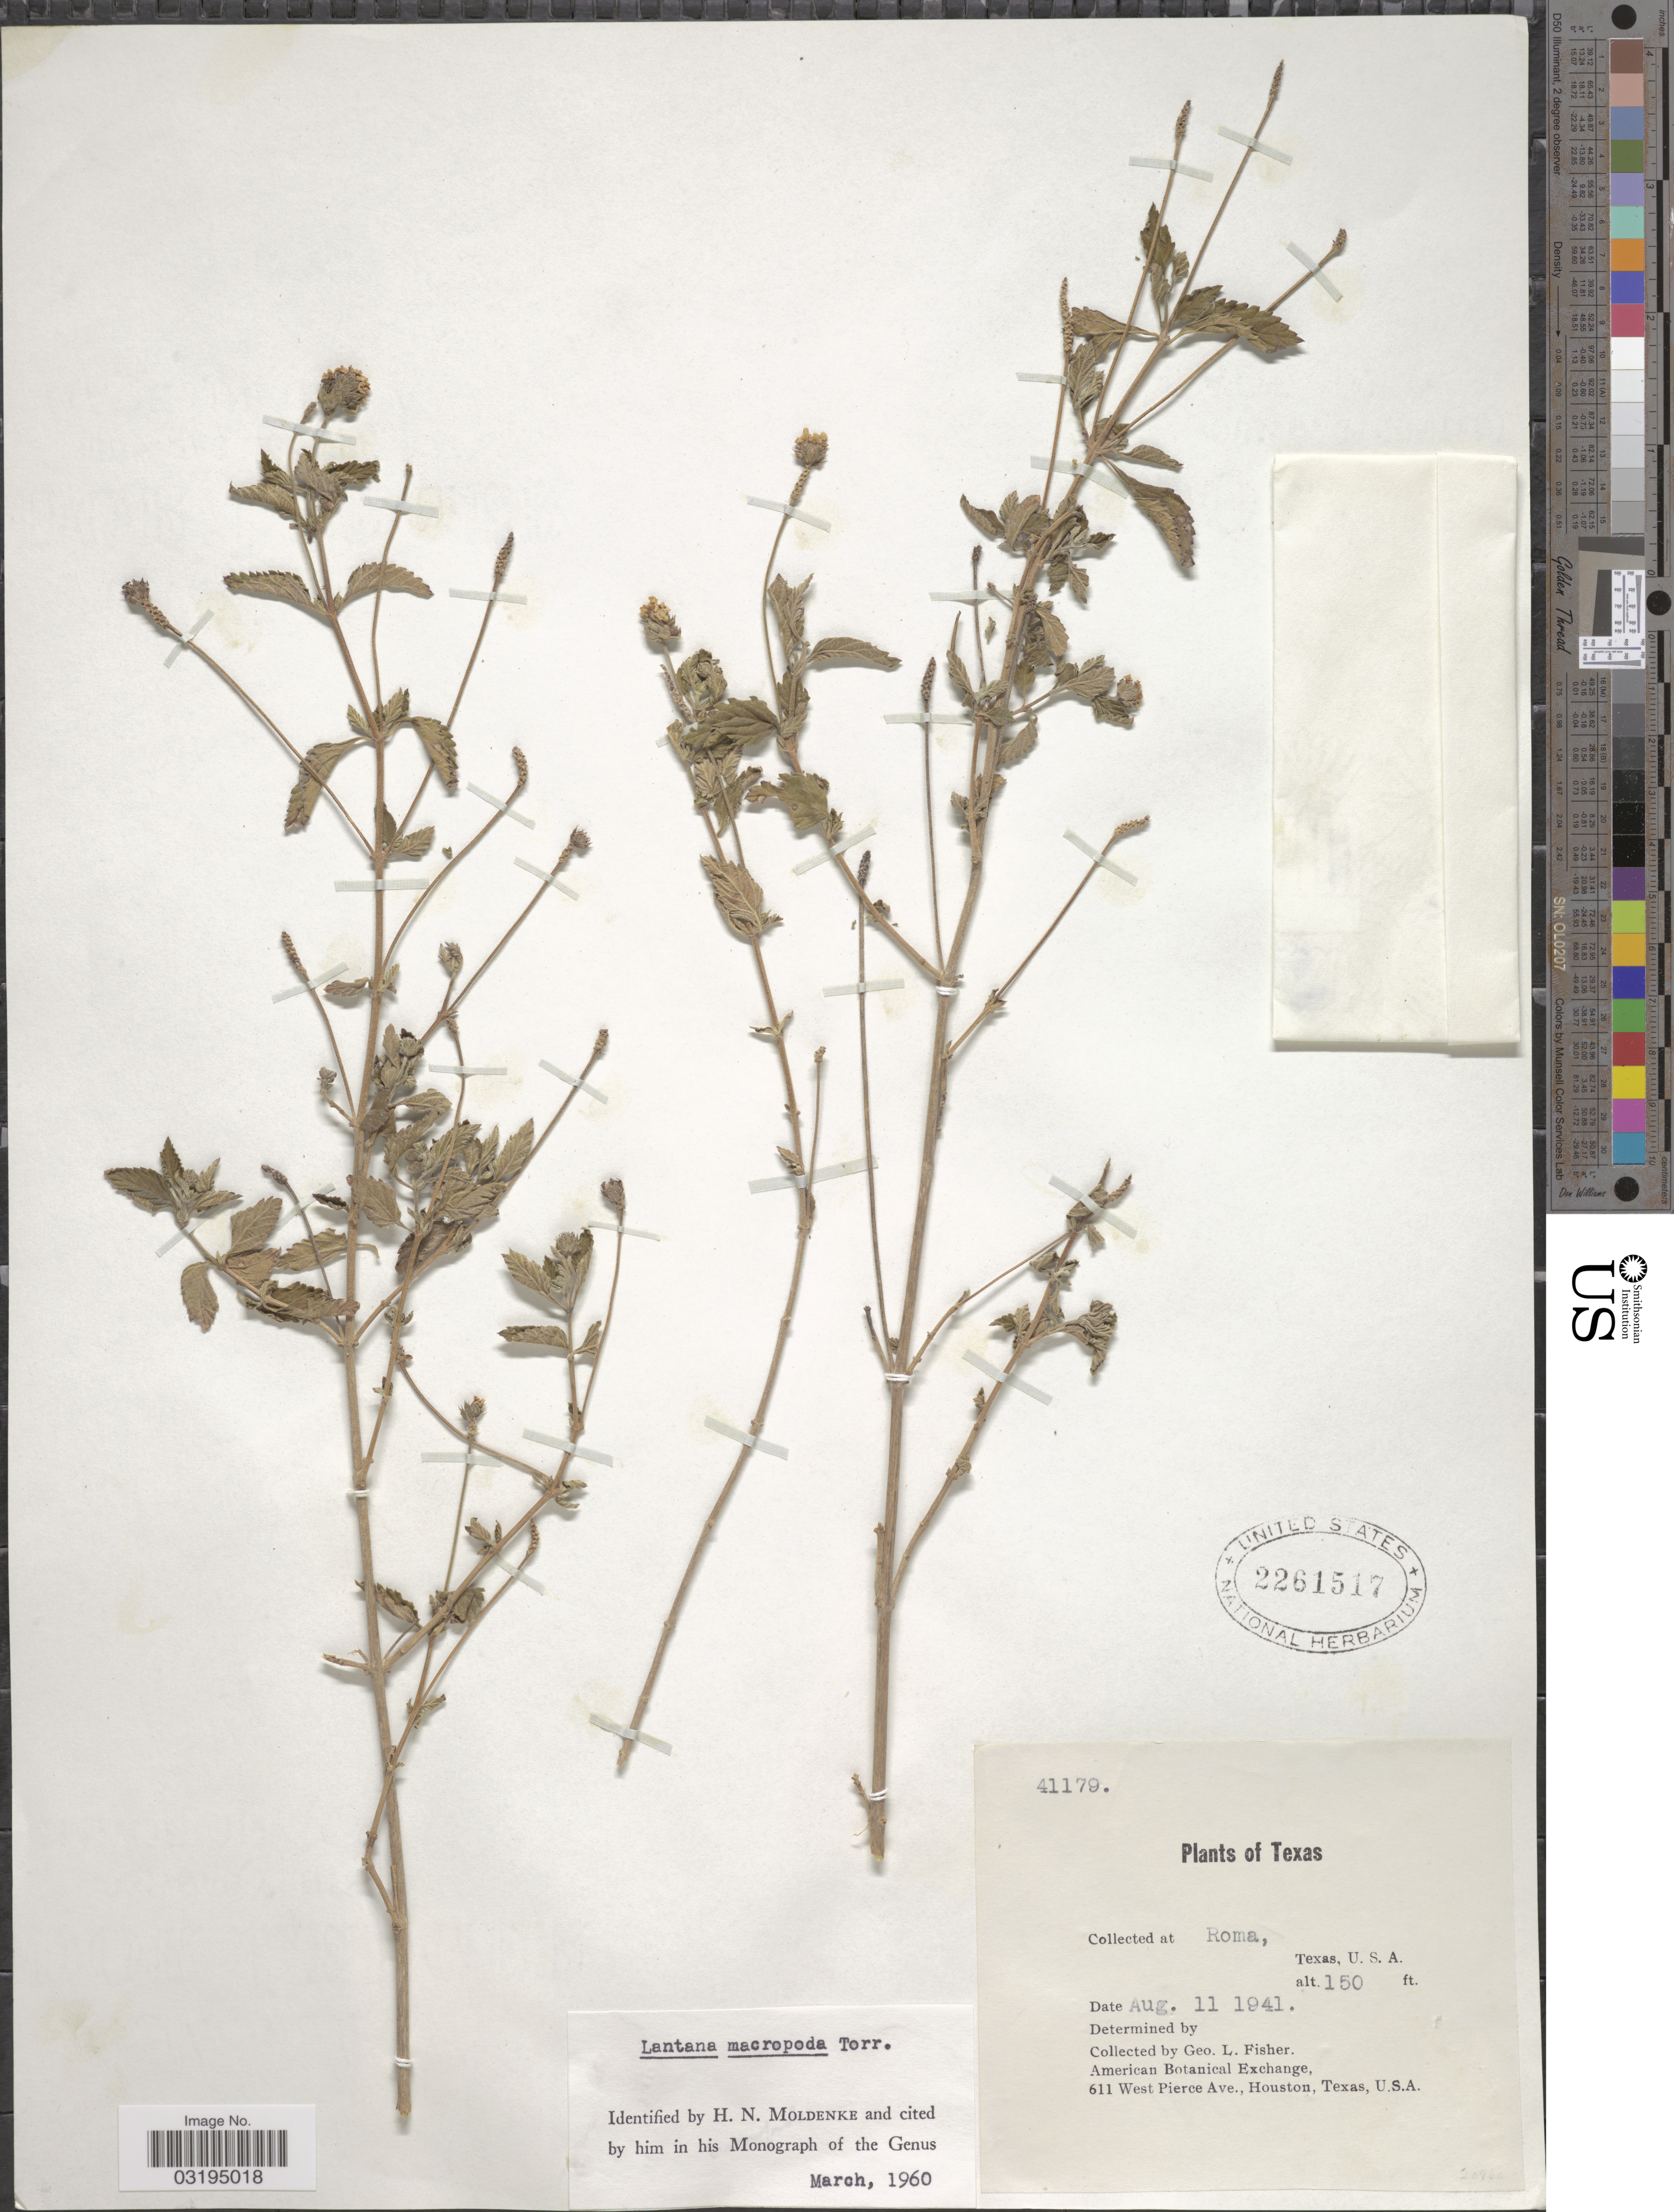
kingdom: Plantae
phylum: Tracheophyta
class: Magnoliopsida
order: Lamiales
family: Verbenaceae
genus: Lantana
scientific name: Lantana macropoda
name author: Torr.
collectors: G. L. Fisher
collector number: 41179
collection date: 1941-08-11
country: United States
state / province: Texas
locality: Roma.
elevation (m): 46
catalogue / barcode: US 2261517